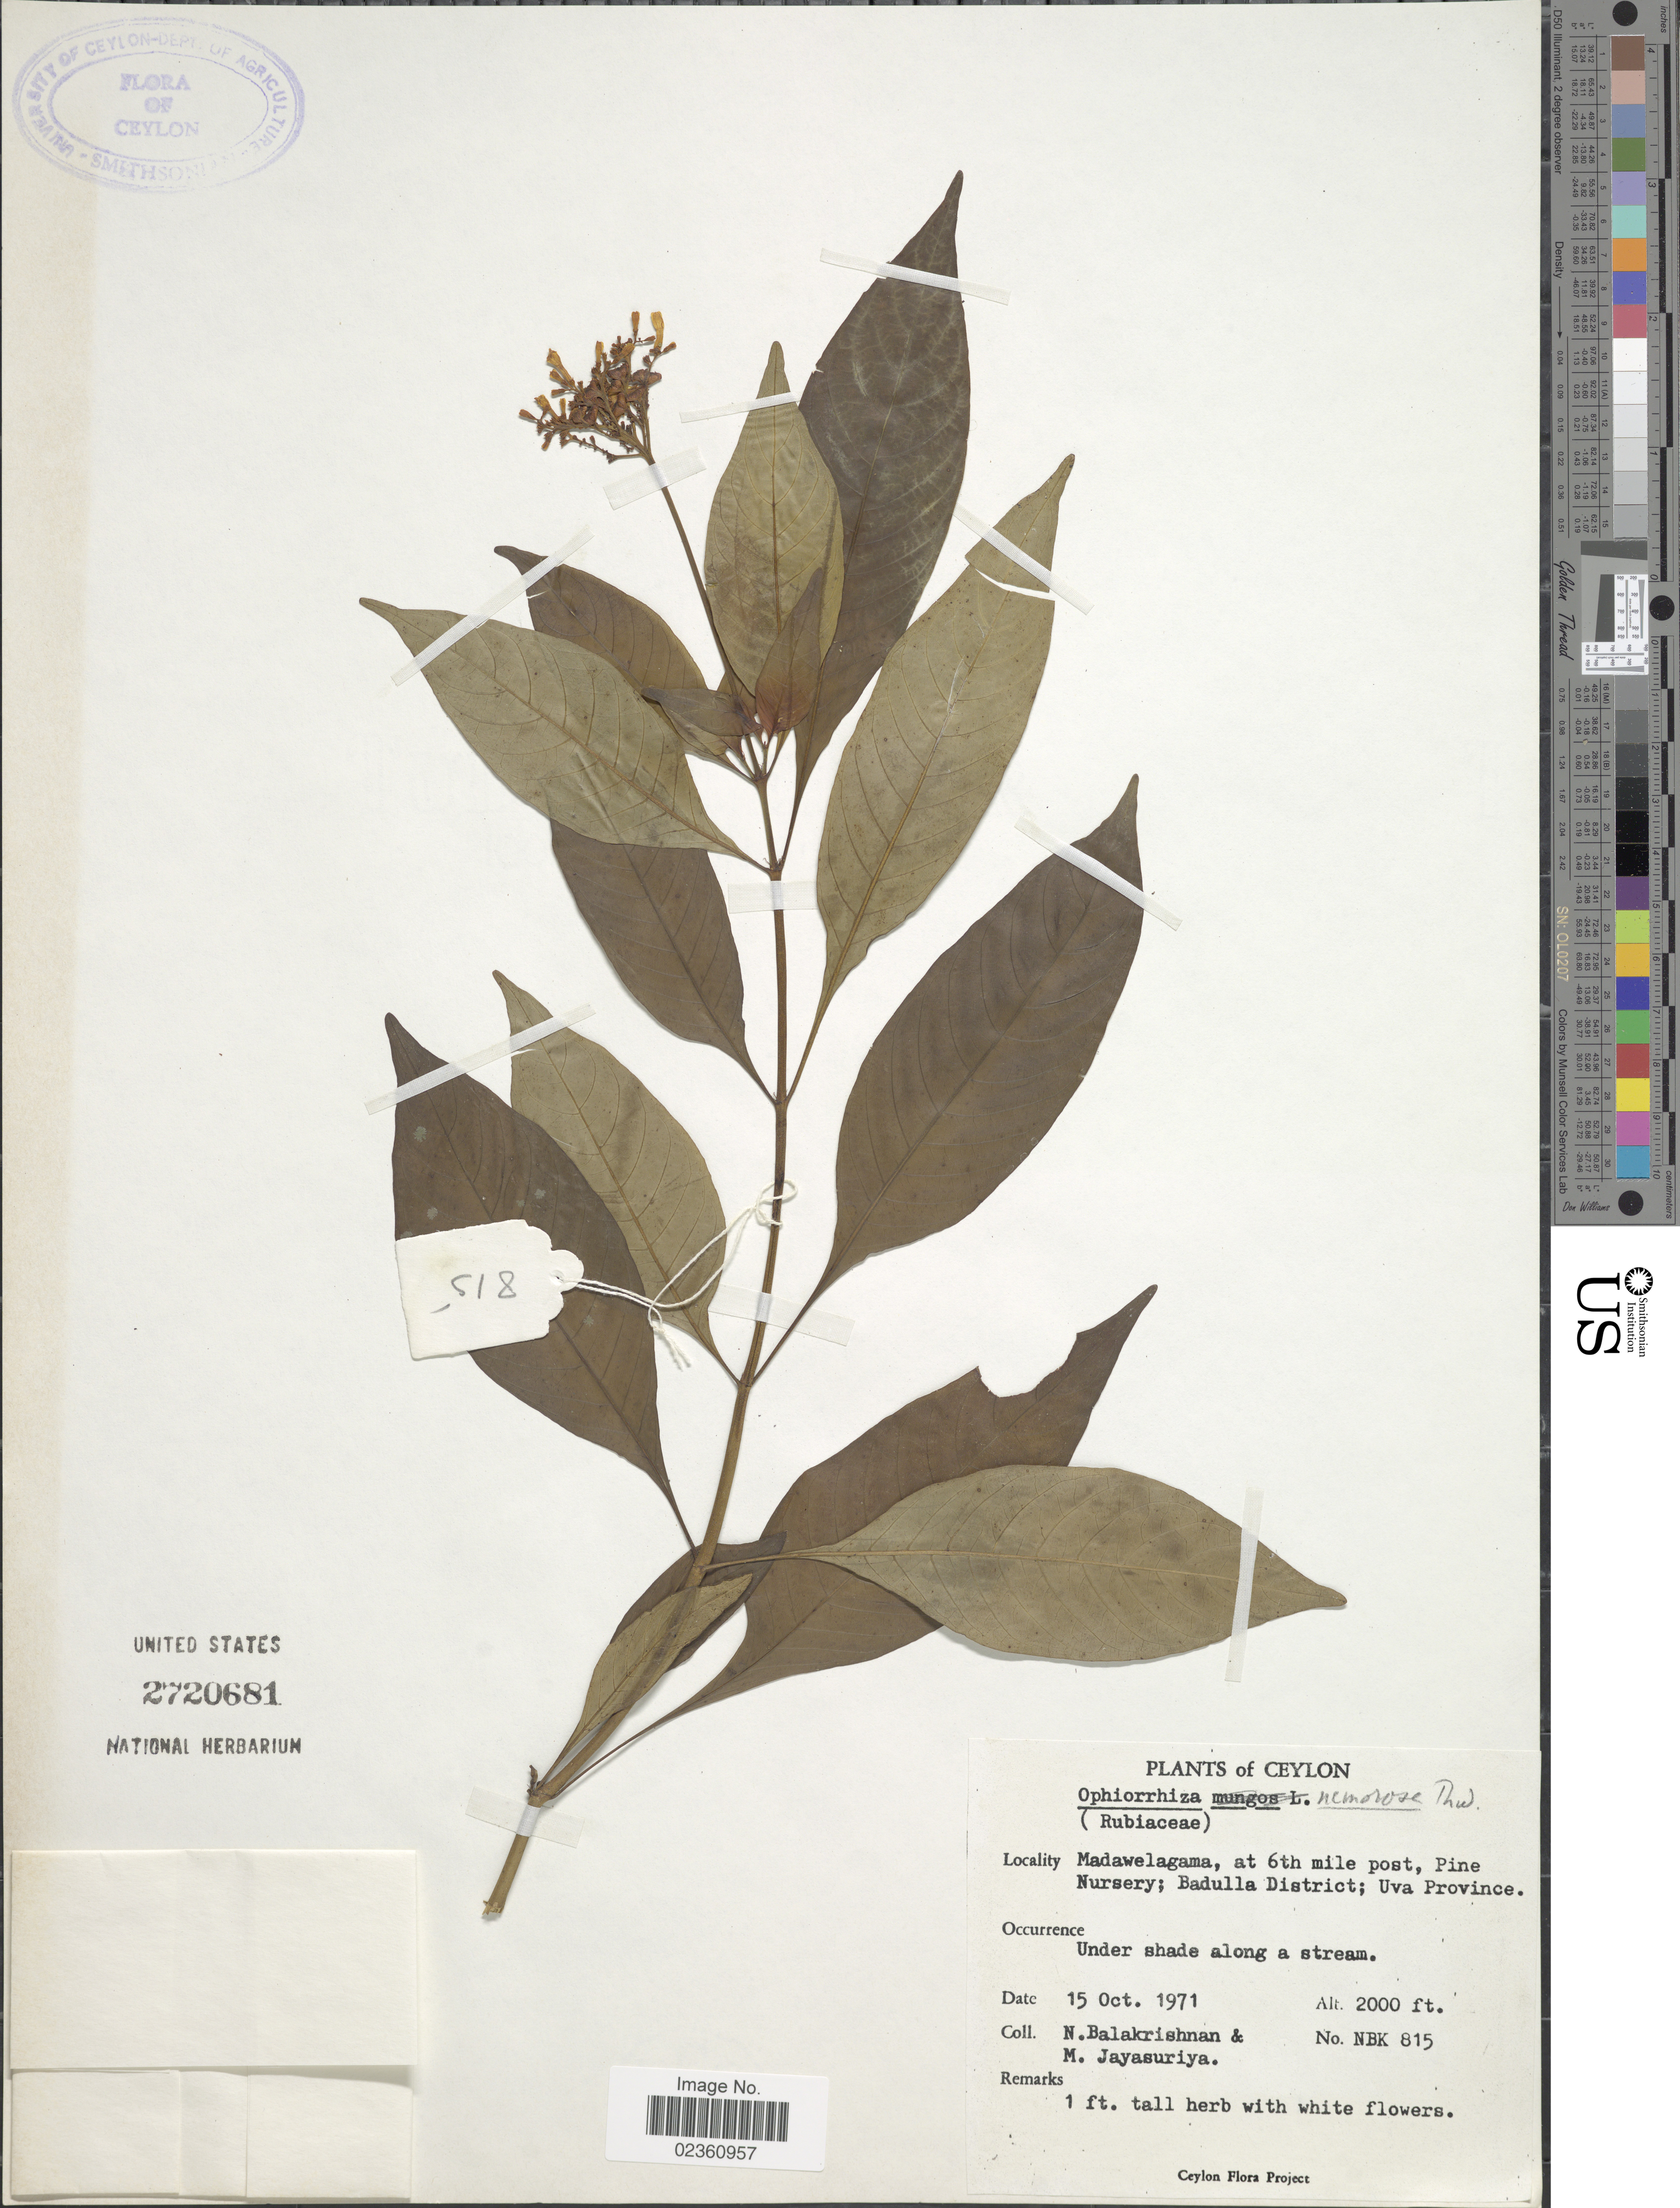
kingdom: Plantae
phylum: Tracheophyta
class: Magnoliopsida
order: Gentianales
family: Rubiaceae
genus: Ophiorrhiza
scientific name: Ophiorrhiza nemorosa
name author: Thwaites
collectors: N. Balakrishnan & M. Jayasuriya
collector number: NBK 815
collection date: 1971-10-15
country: Sri Lanka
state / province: Uva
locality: Ceylon, Madawelagama, at 6th mile post, Pine Nursery; Badulla District, Under shade along stream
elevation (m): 610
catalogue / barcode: US 2720681